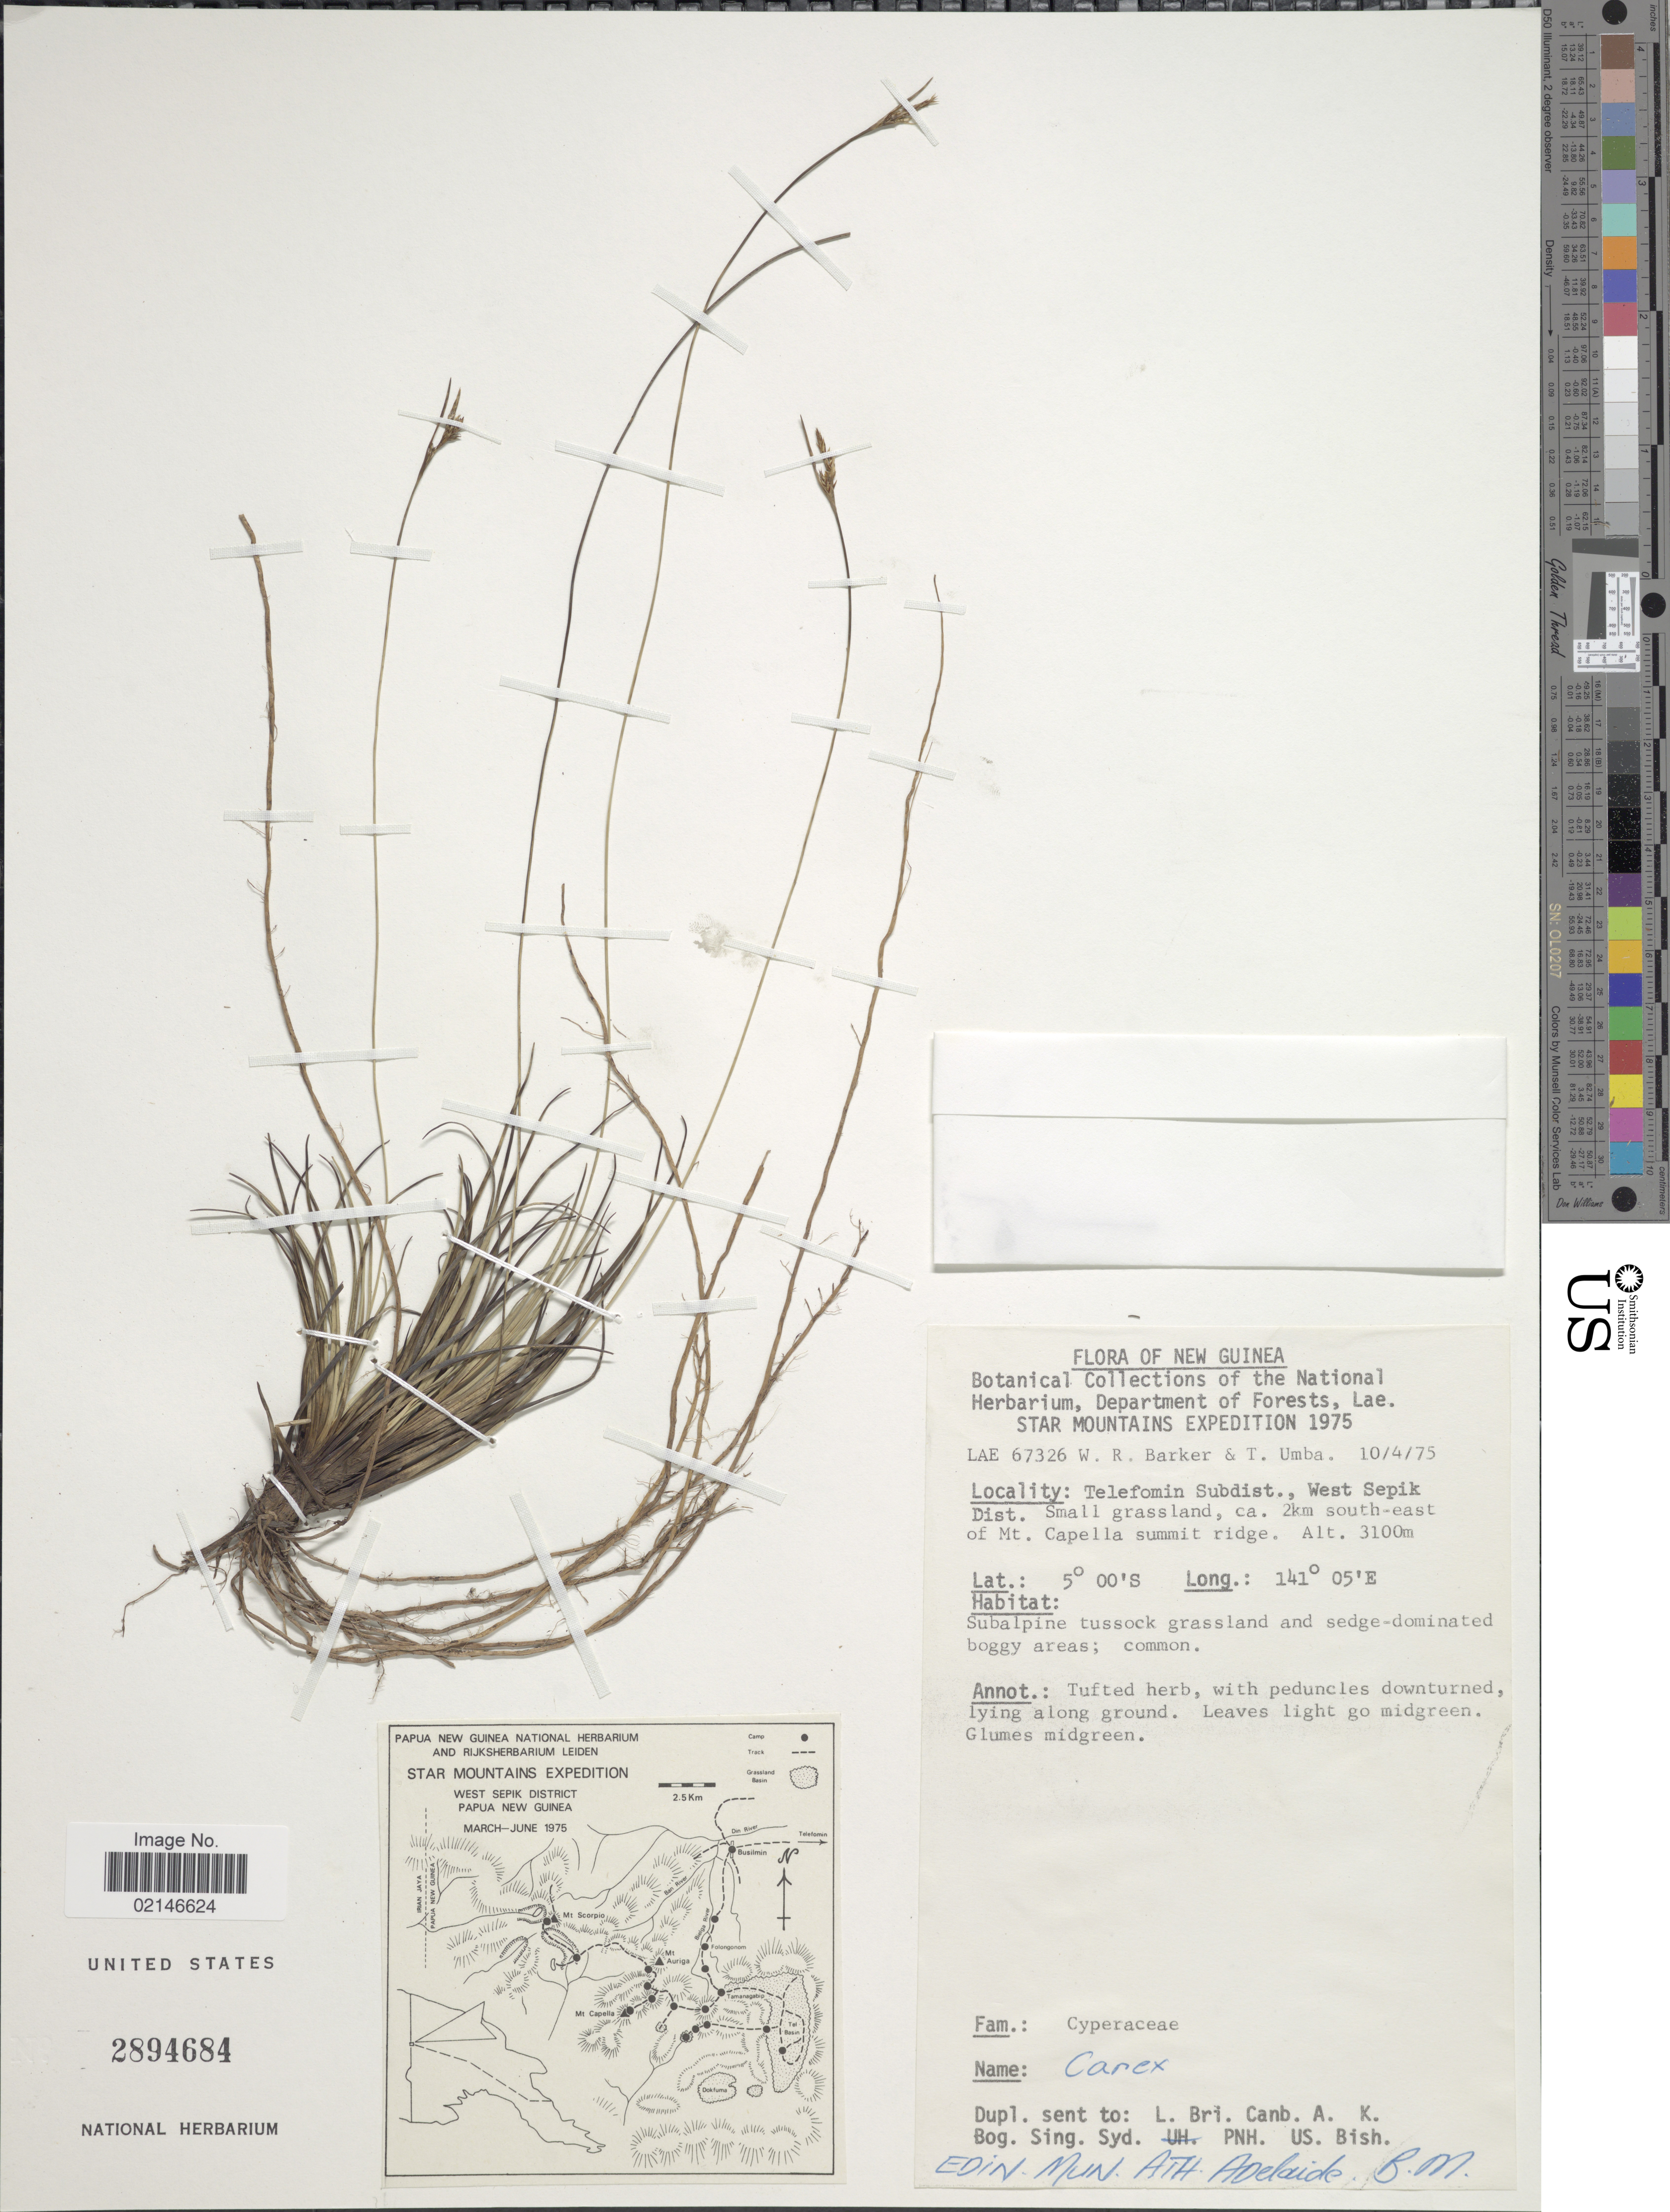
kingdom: Plantae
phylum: Tracheophyta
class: Liliopsida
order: Poales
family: Cyperaceae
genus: Carex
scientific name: Carex echinata subsp. echinata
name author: Murray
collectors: W. R. Barker & T. Umba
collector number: LAE67326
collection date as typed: Transcribed d/m/y: 10/4/75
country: Papua New Guinea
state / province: Sandaun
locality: New Guinea, Star Mountains, Telefomin Subdist., West Sepik Dist. Small grassland, ca. 2 km south-east of Mt. Capella summit ridge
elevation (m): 3100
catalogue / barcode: US 2894684